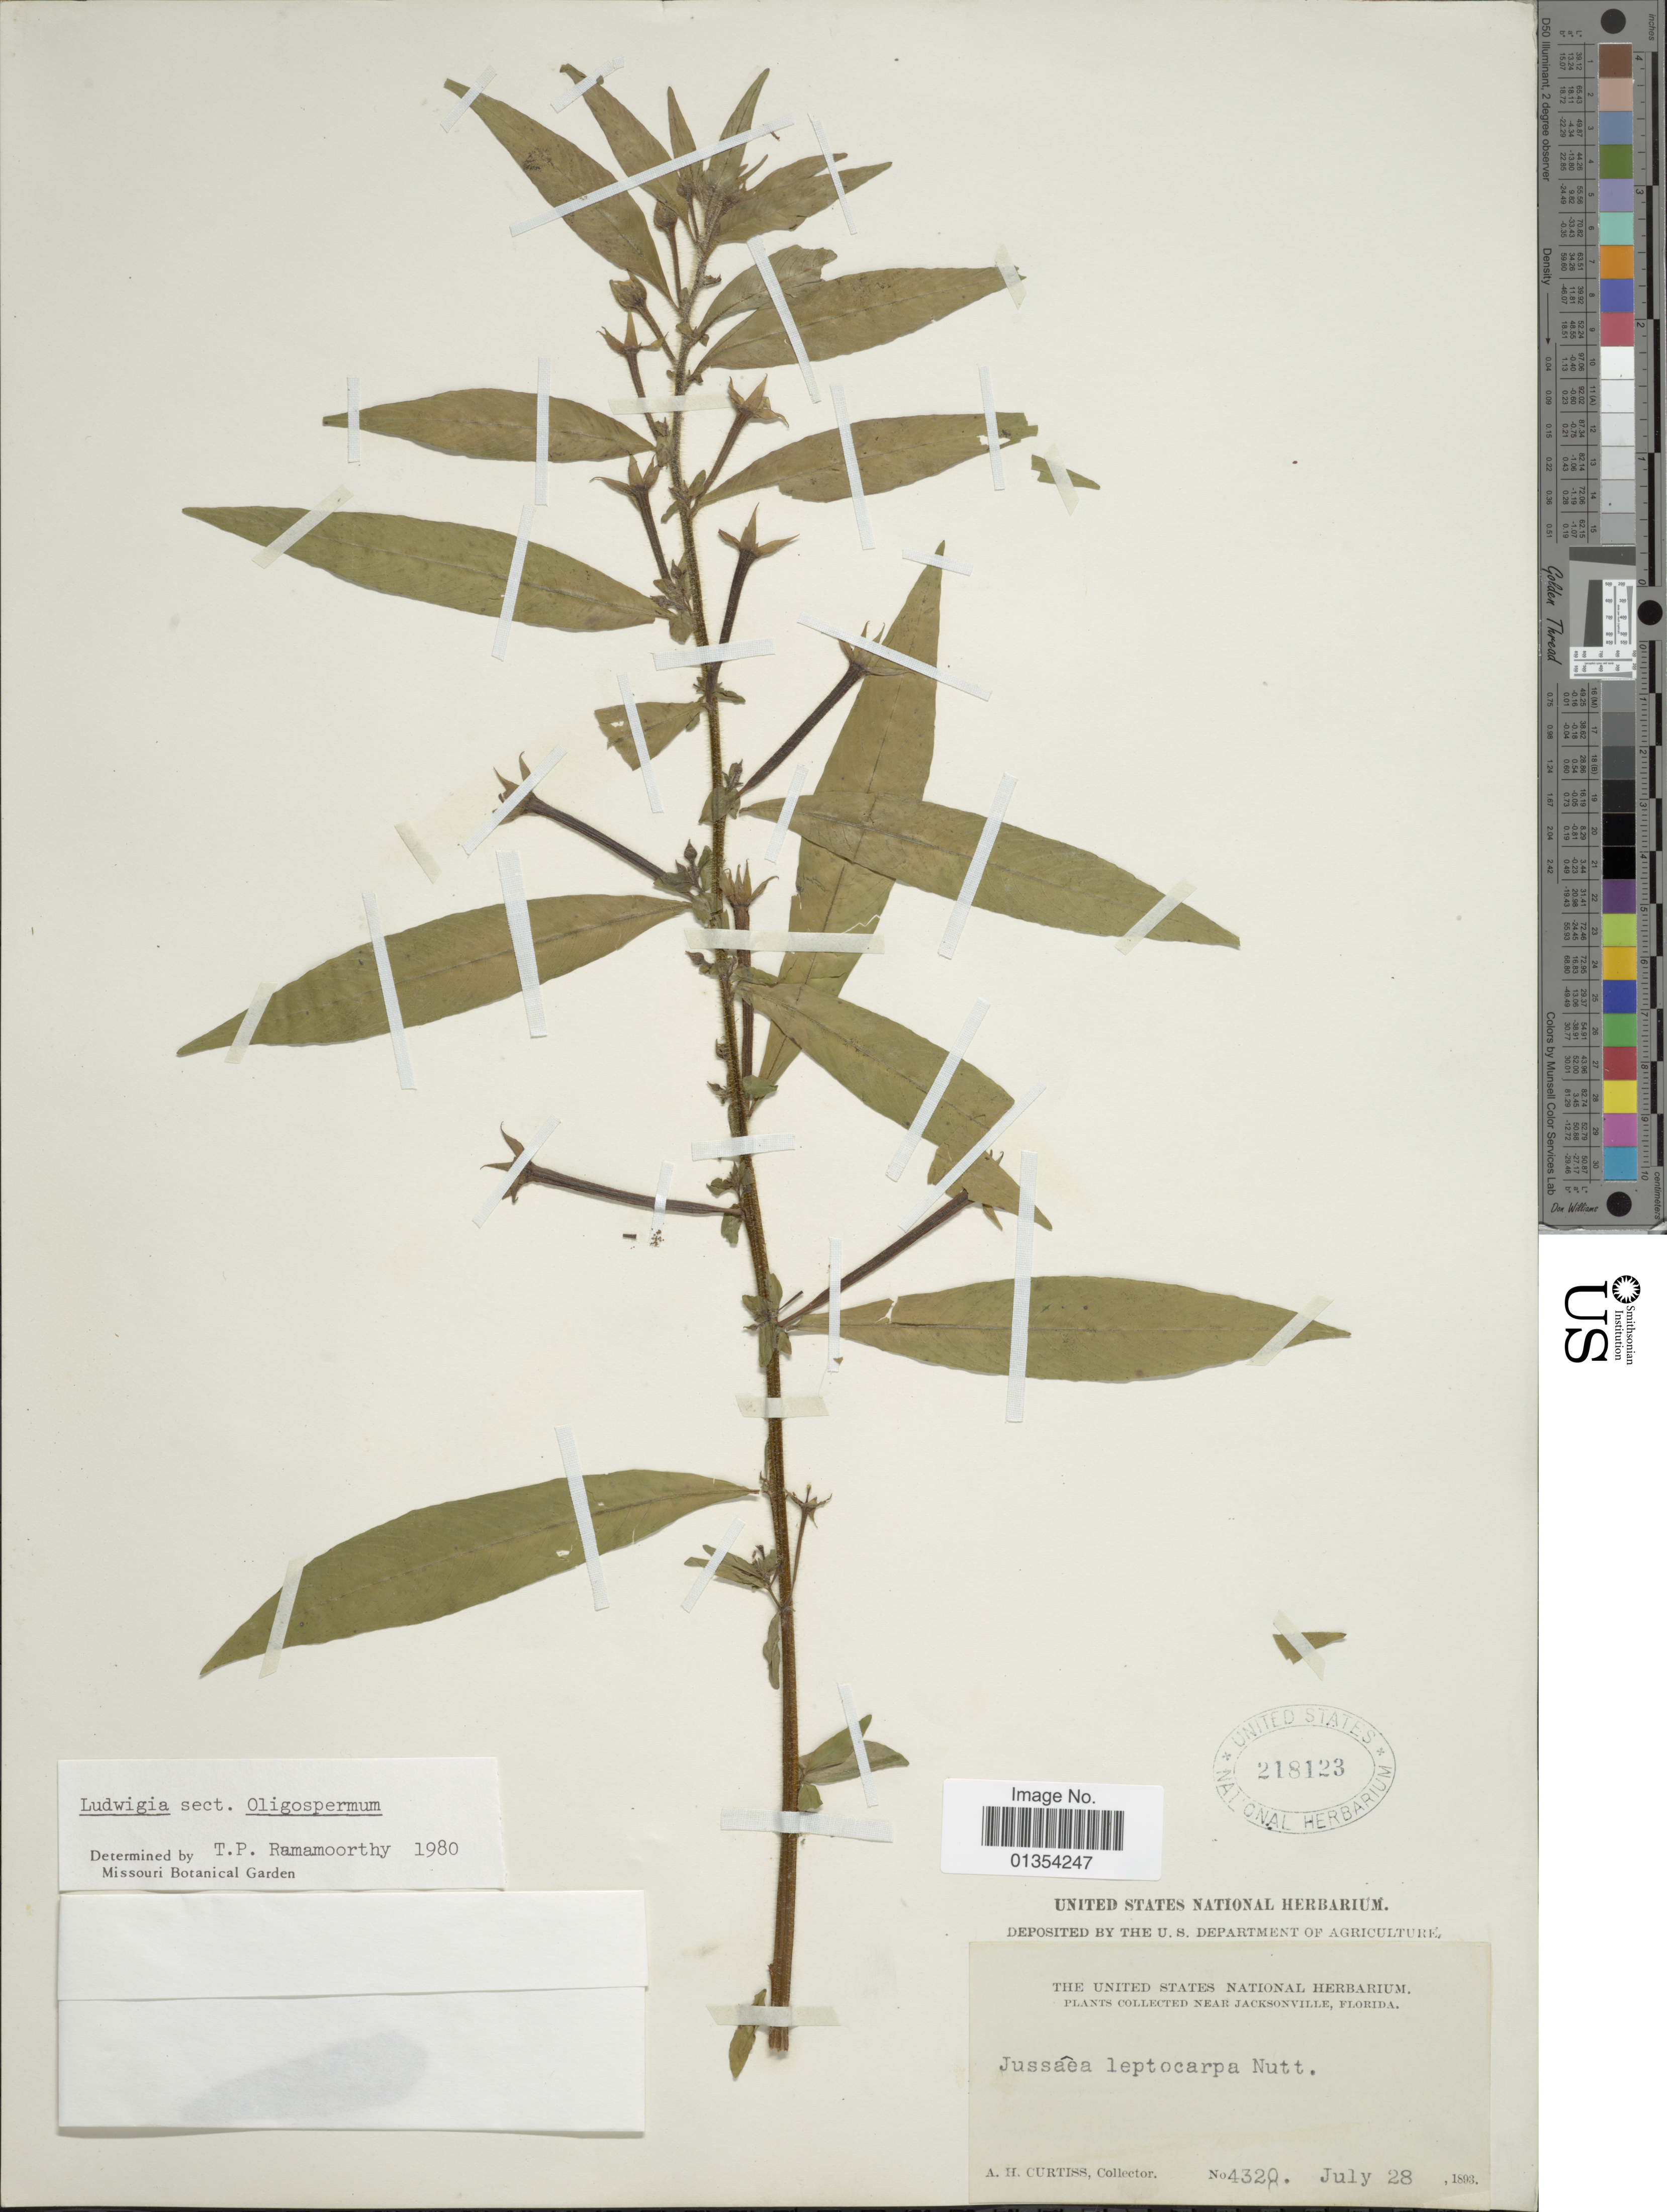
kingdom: Plantae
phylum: Tracheophyta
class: Magnoliopsida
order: Myrtales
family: Onagraceae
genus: Ludwigia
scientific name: Ludwigia leptocarpa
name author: (Nutt.) H. Hara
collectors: A. H. Curtiss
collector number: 4320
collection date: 1893-07-28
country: United States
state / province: Florida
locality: Near Jacksonville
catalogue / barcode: US 218123